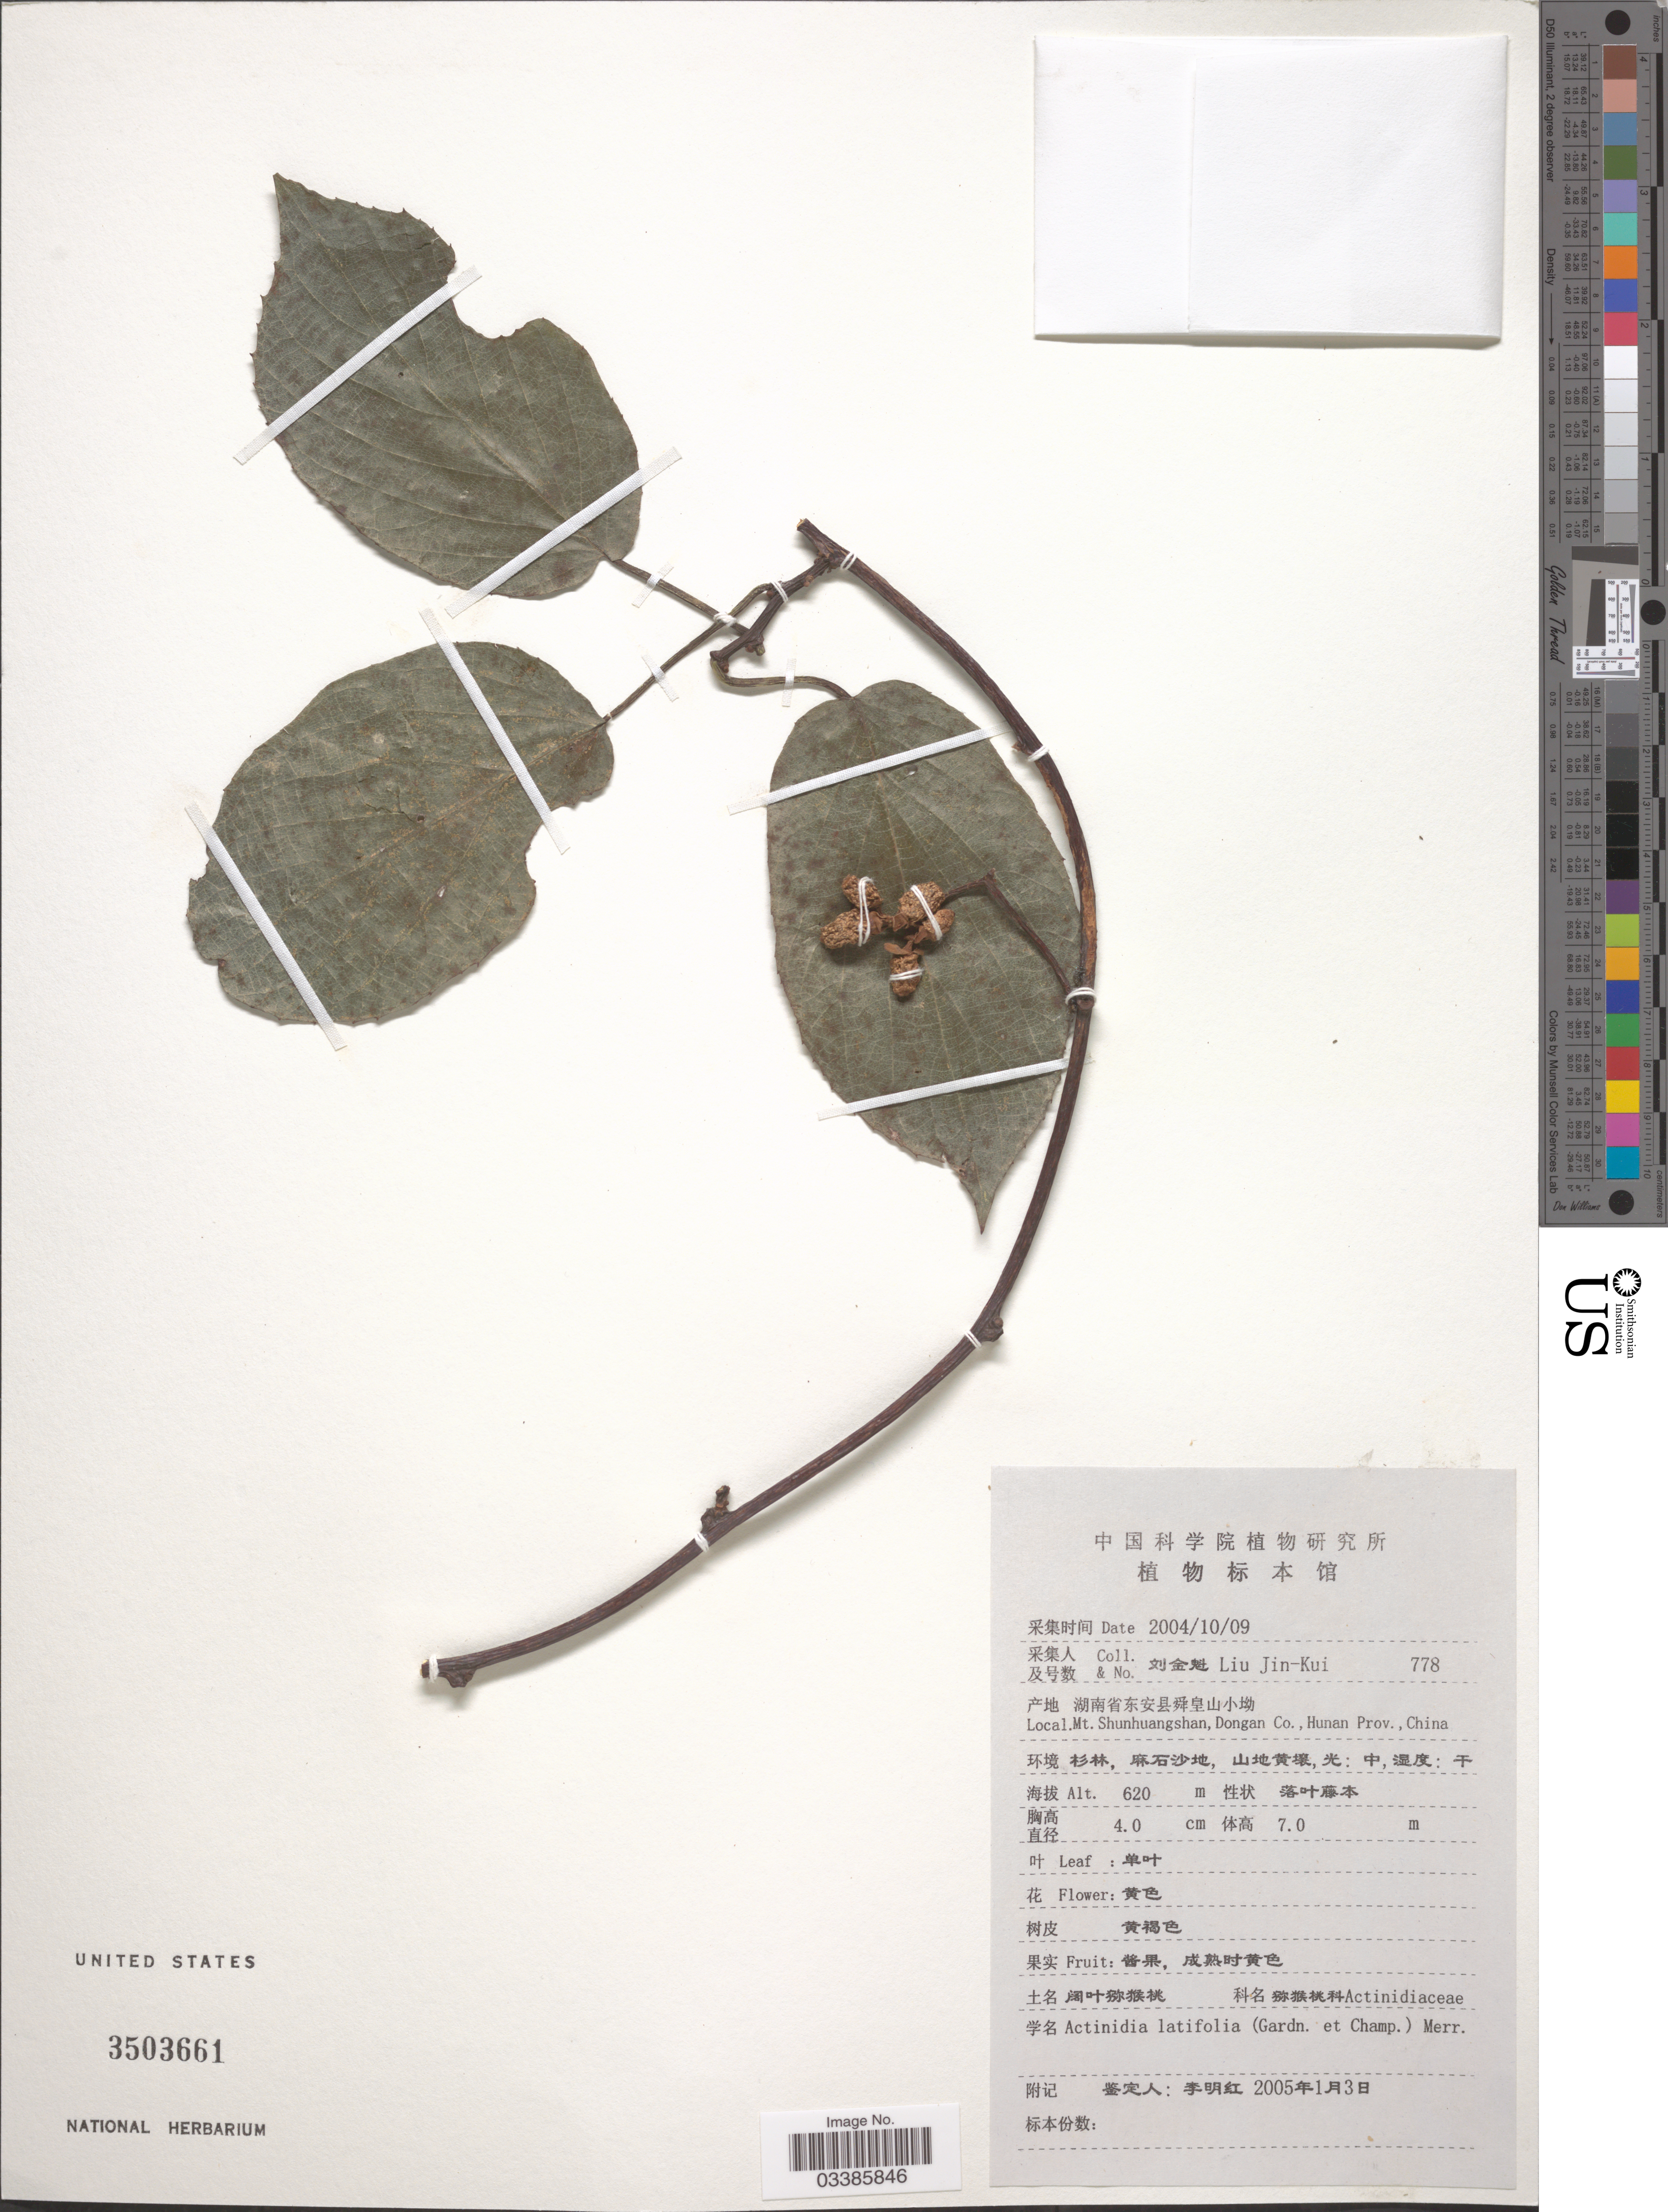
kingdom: Plantae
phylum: Tracheophyta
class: Magnoliopsida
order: Ericales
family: Actinidiaceae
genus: Actinidia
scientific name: Actinidia latifolia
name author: (Gardner & Champ.) Merr.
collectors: Liu Jin-Kui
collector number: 778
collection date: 2004-10-09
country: China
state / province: Hunan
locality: Mt. Shunhuangshan, Dongan Co.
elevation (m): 620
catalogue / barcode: US 3503661